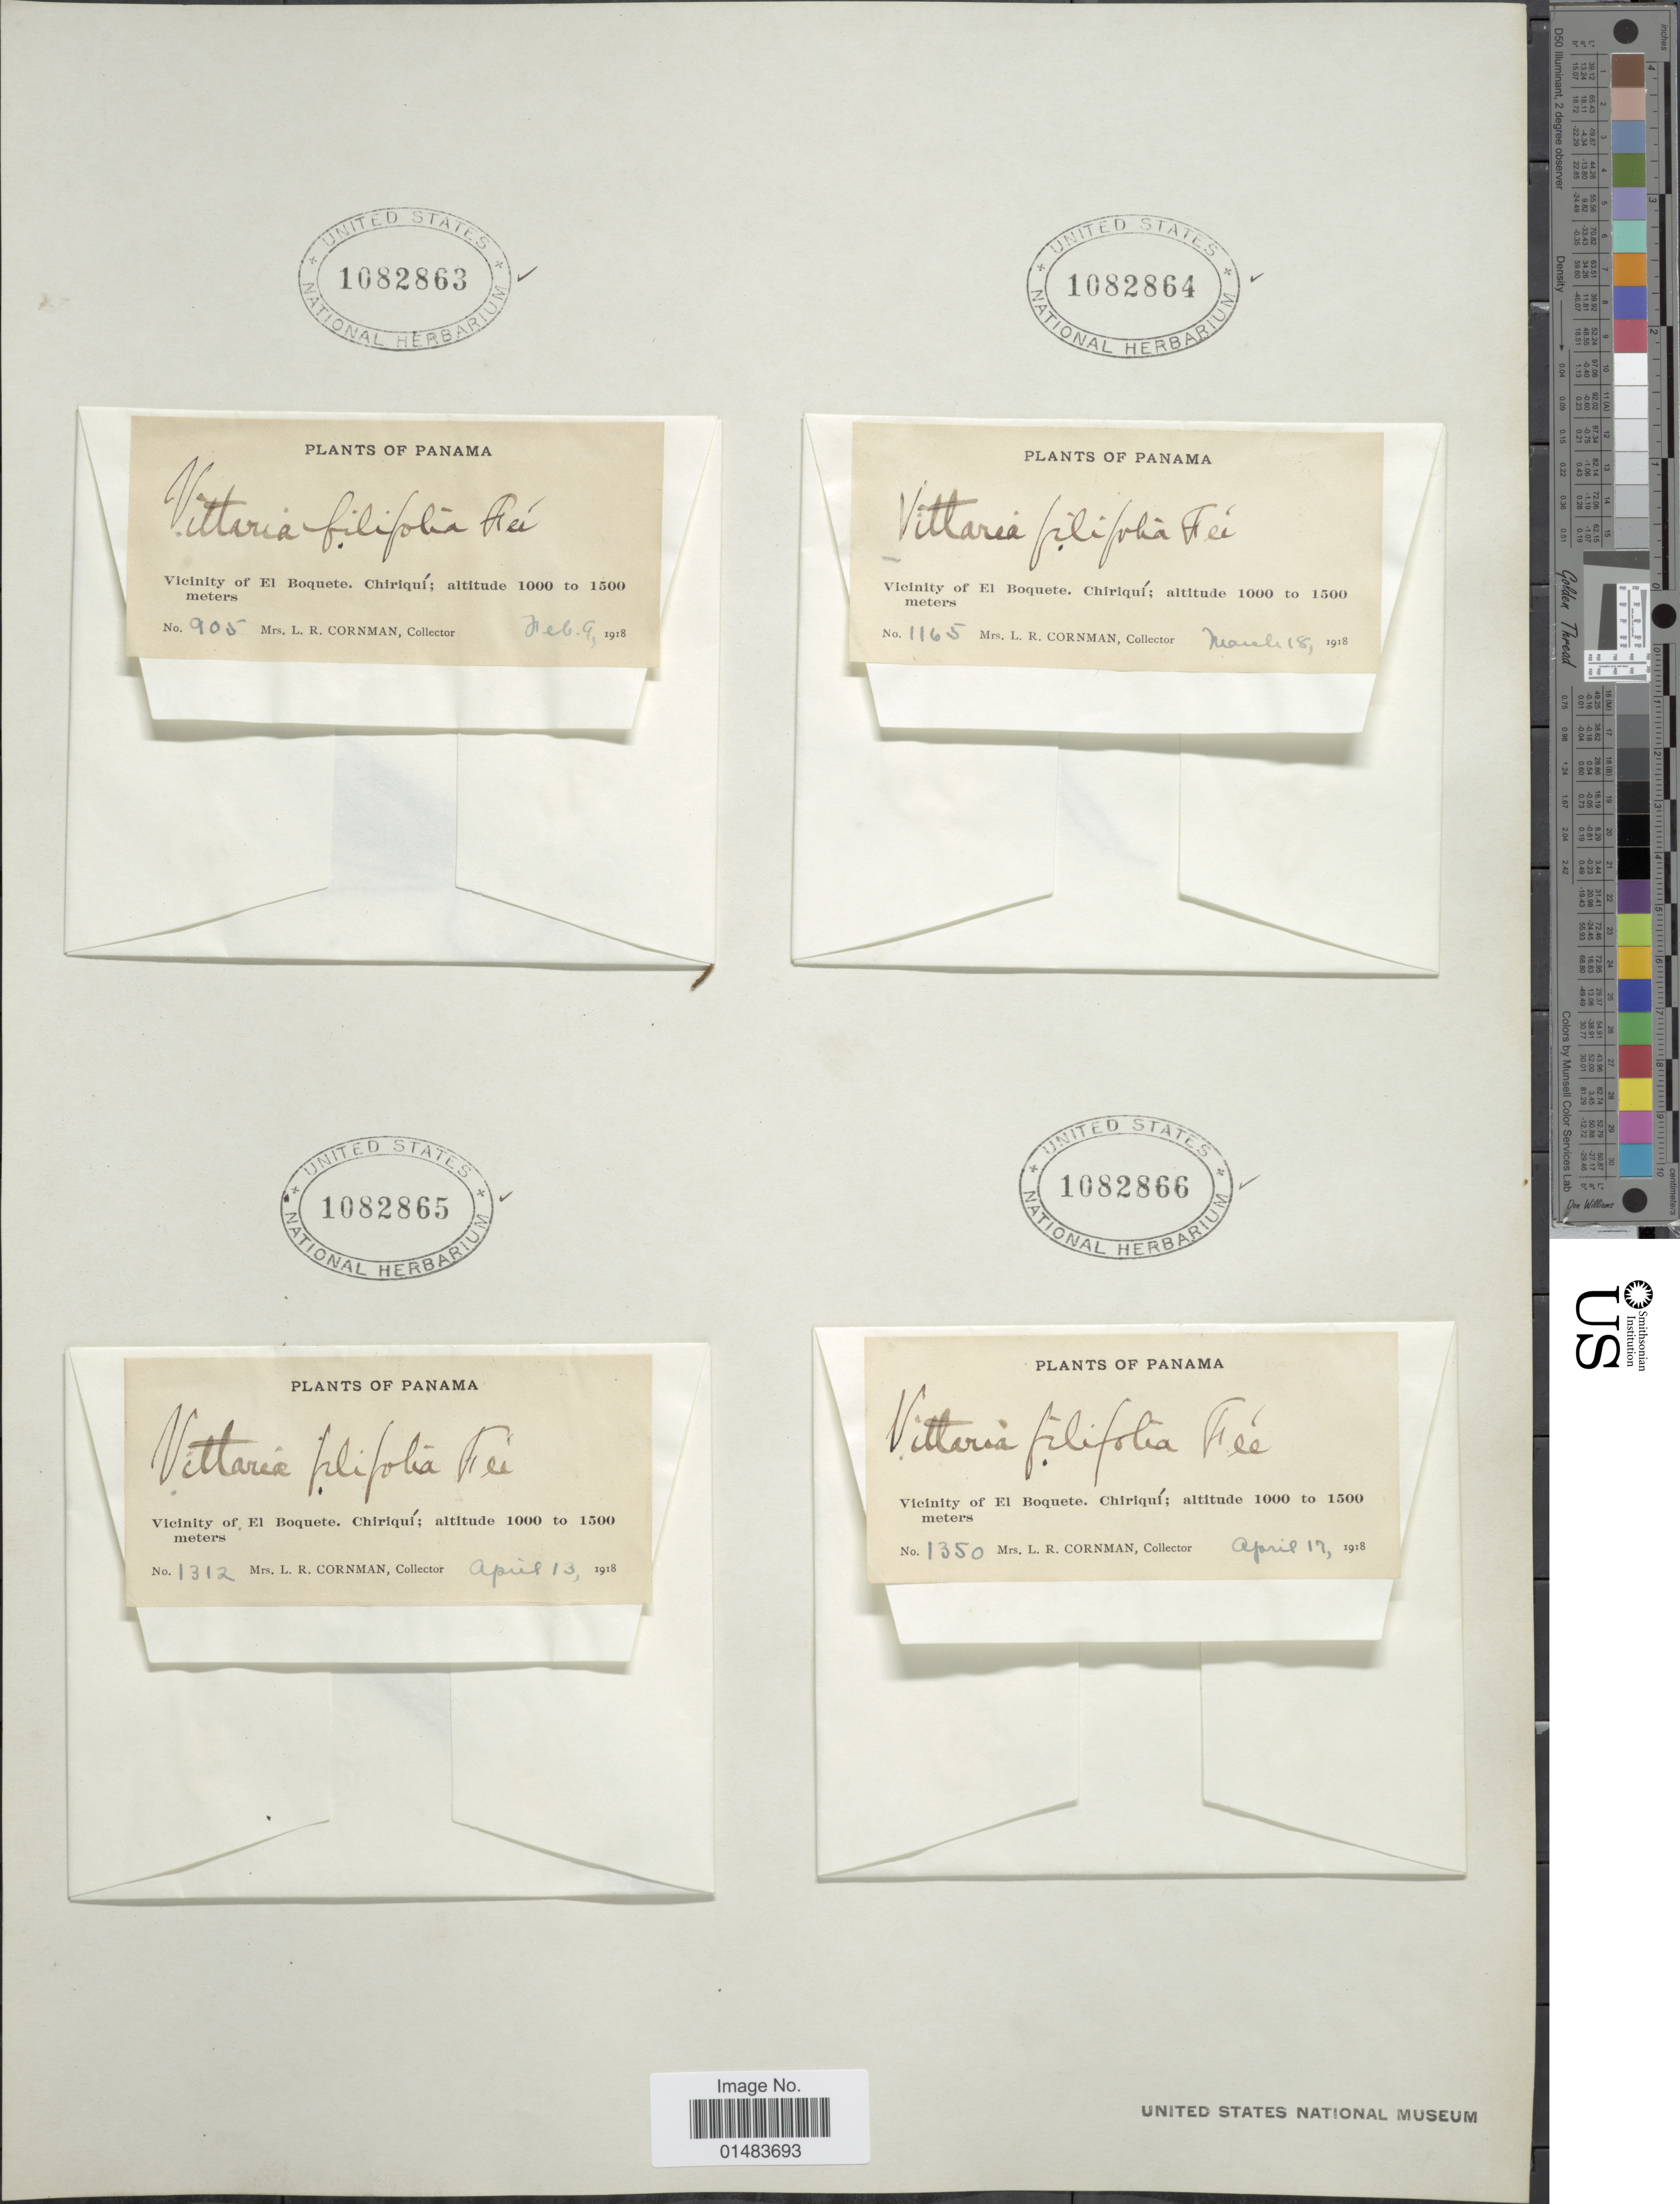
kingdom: Plantae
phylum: Tracheophyta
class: Polypodiopsida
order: Polypodiales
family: Pteridaceae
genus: Vittaria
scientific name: Vittaria graminifolia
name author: Kaulf.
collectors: L. Cornman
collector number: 905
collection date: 1918-02-09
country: Panama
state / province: Chiriqui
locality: Plants of Panama, Vicinity of El Boquete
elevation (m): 1000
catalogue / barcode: US 1082863